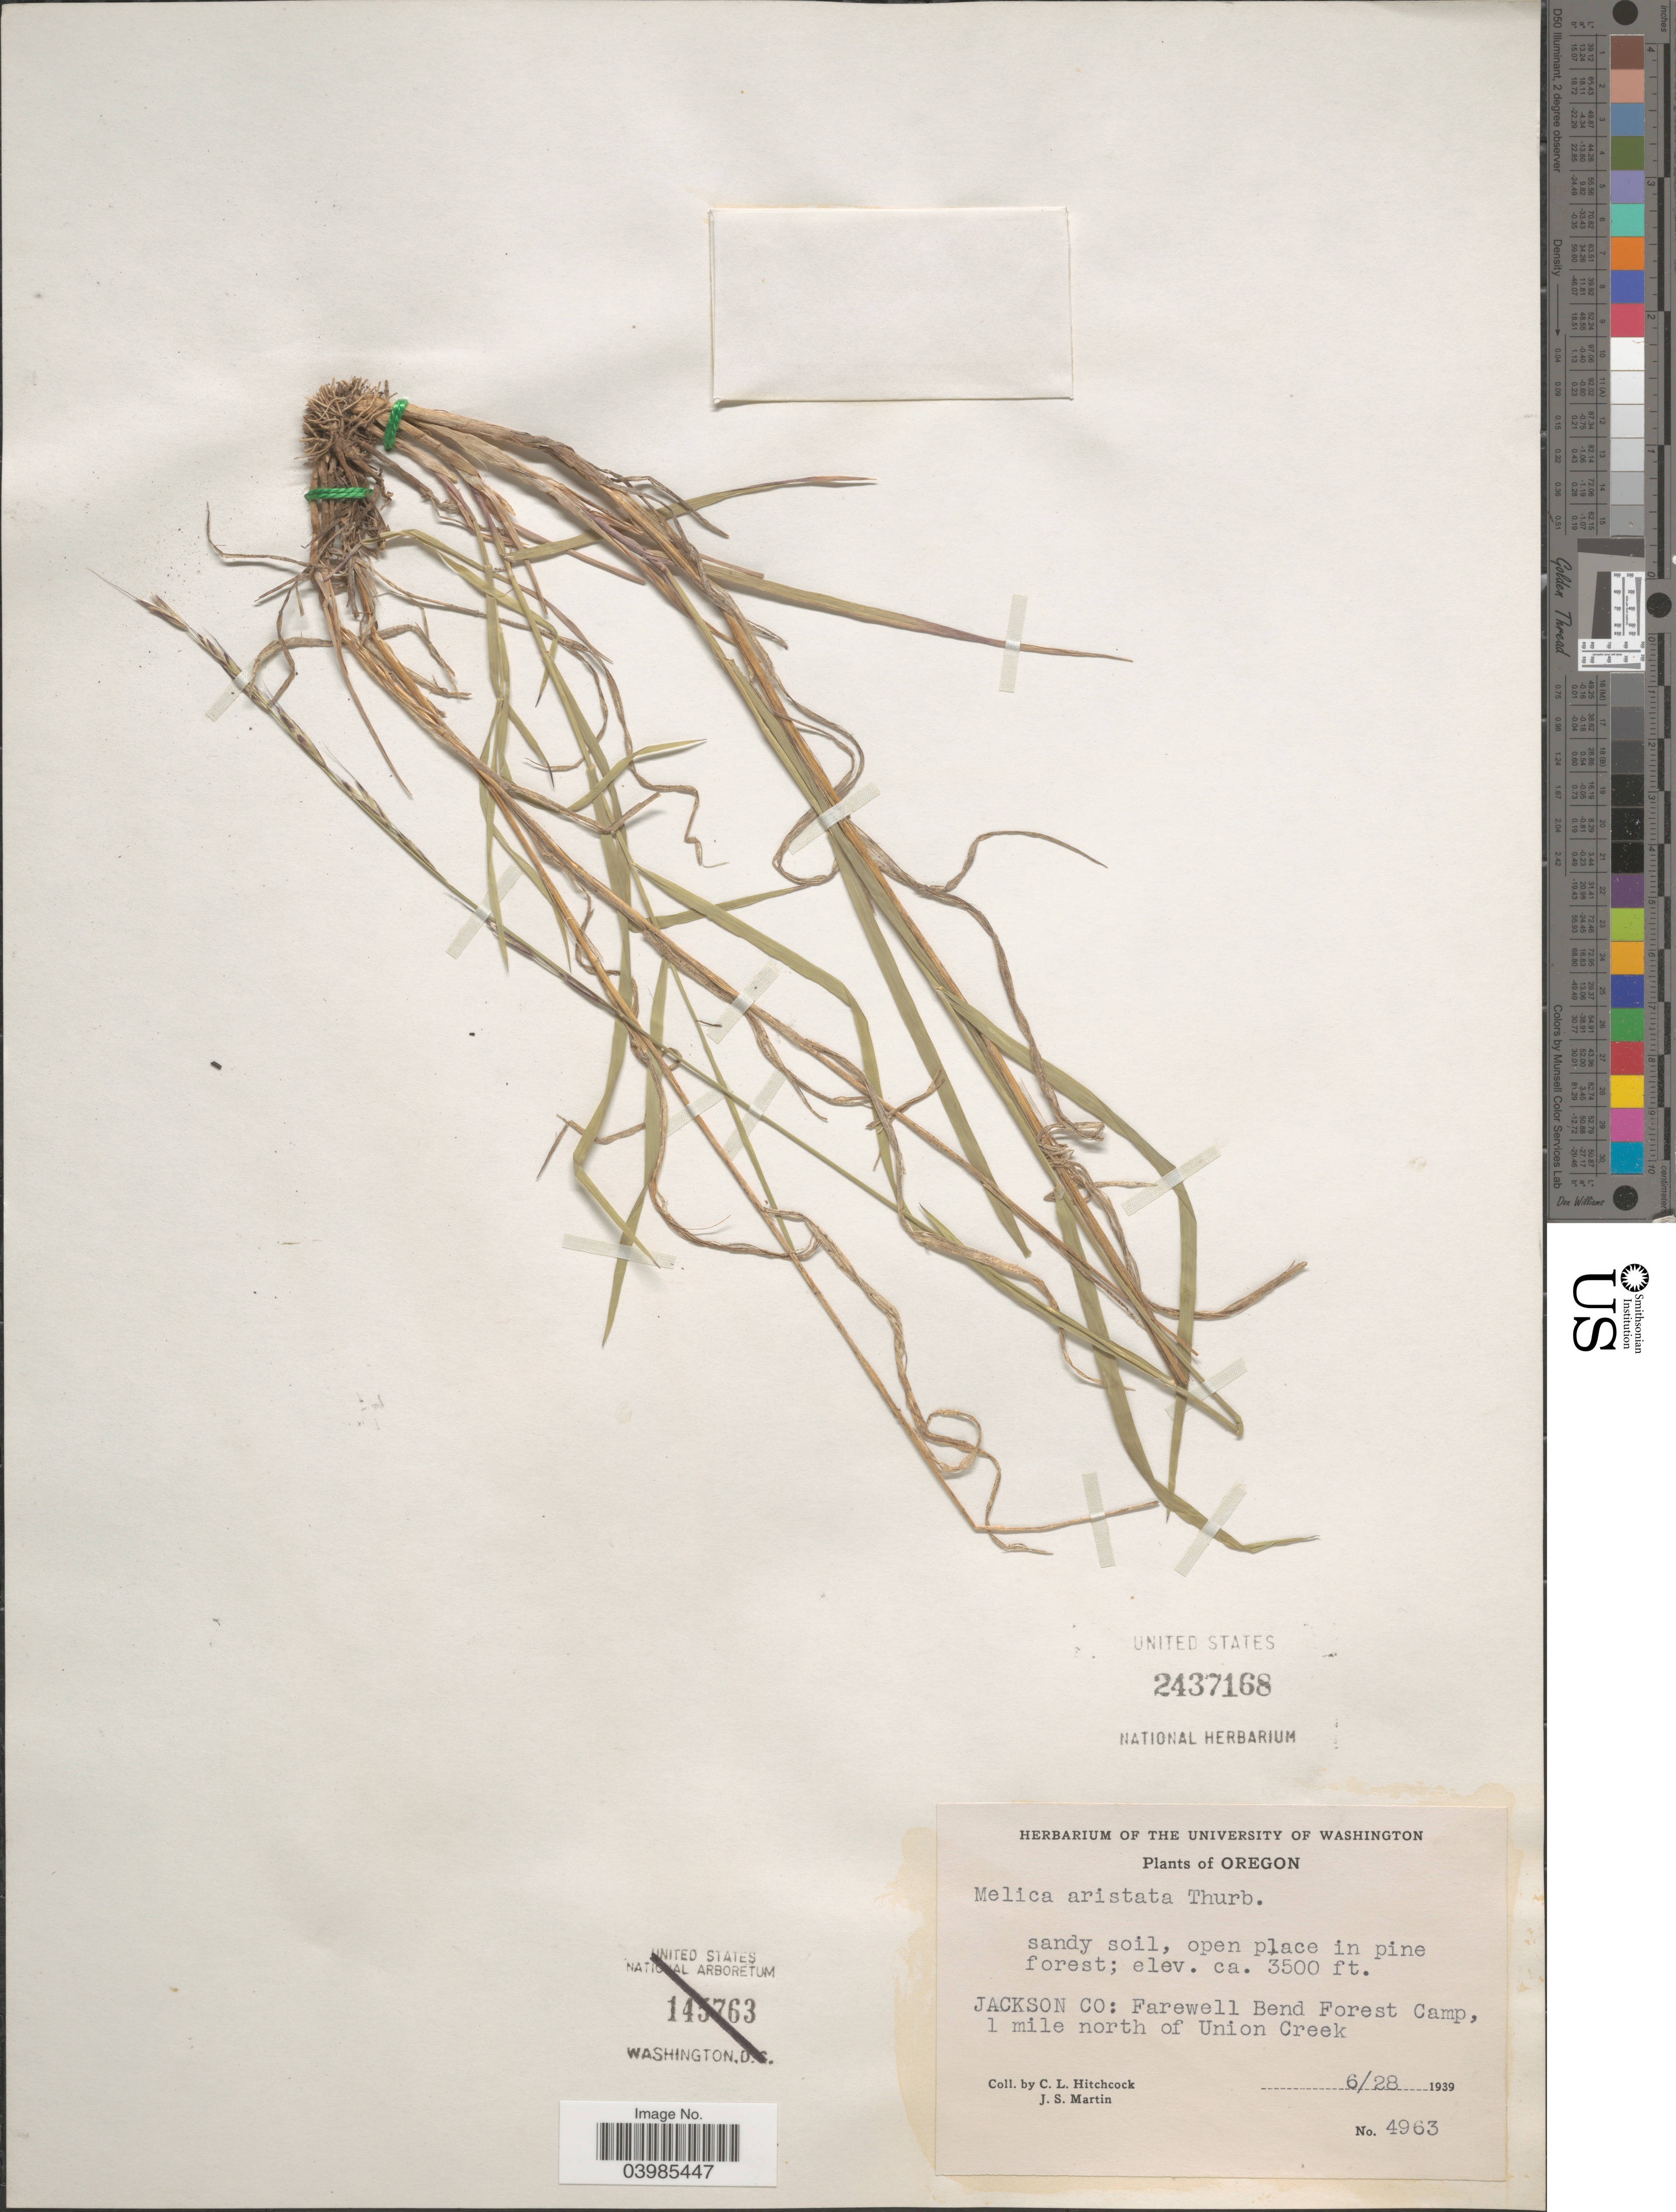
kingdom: Plantae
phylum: Tracheophyta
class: Liliopsida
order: Poales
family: Poaceae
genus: Melica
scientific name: Melica aristata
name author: Thurb. ex Bol.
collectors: C. L. Hitchcock & J. S. Martin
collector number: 4963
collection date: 1939-06-28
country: United States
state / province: Oregon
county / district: Jackson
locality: Jackson Co: Farewell Bend Forest Camp, 1 mile north of Union Creek.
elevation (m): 1067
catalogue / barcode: US 2437168